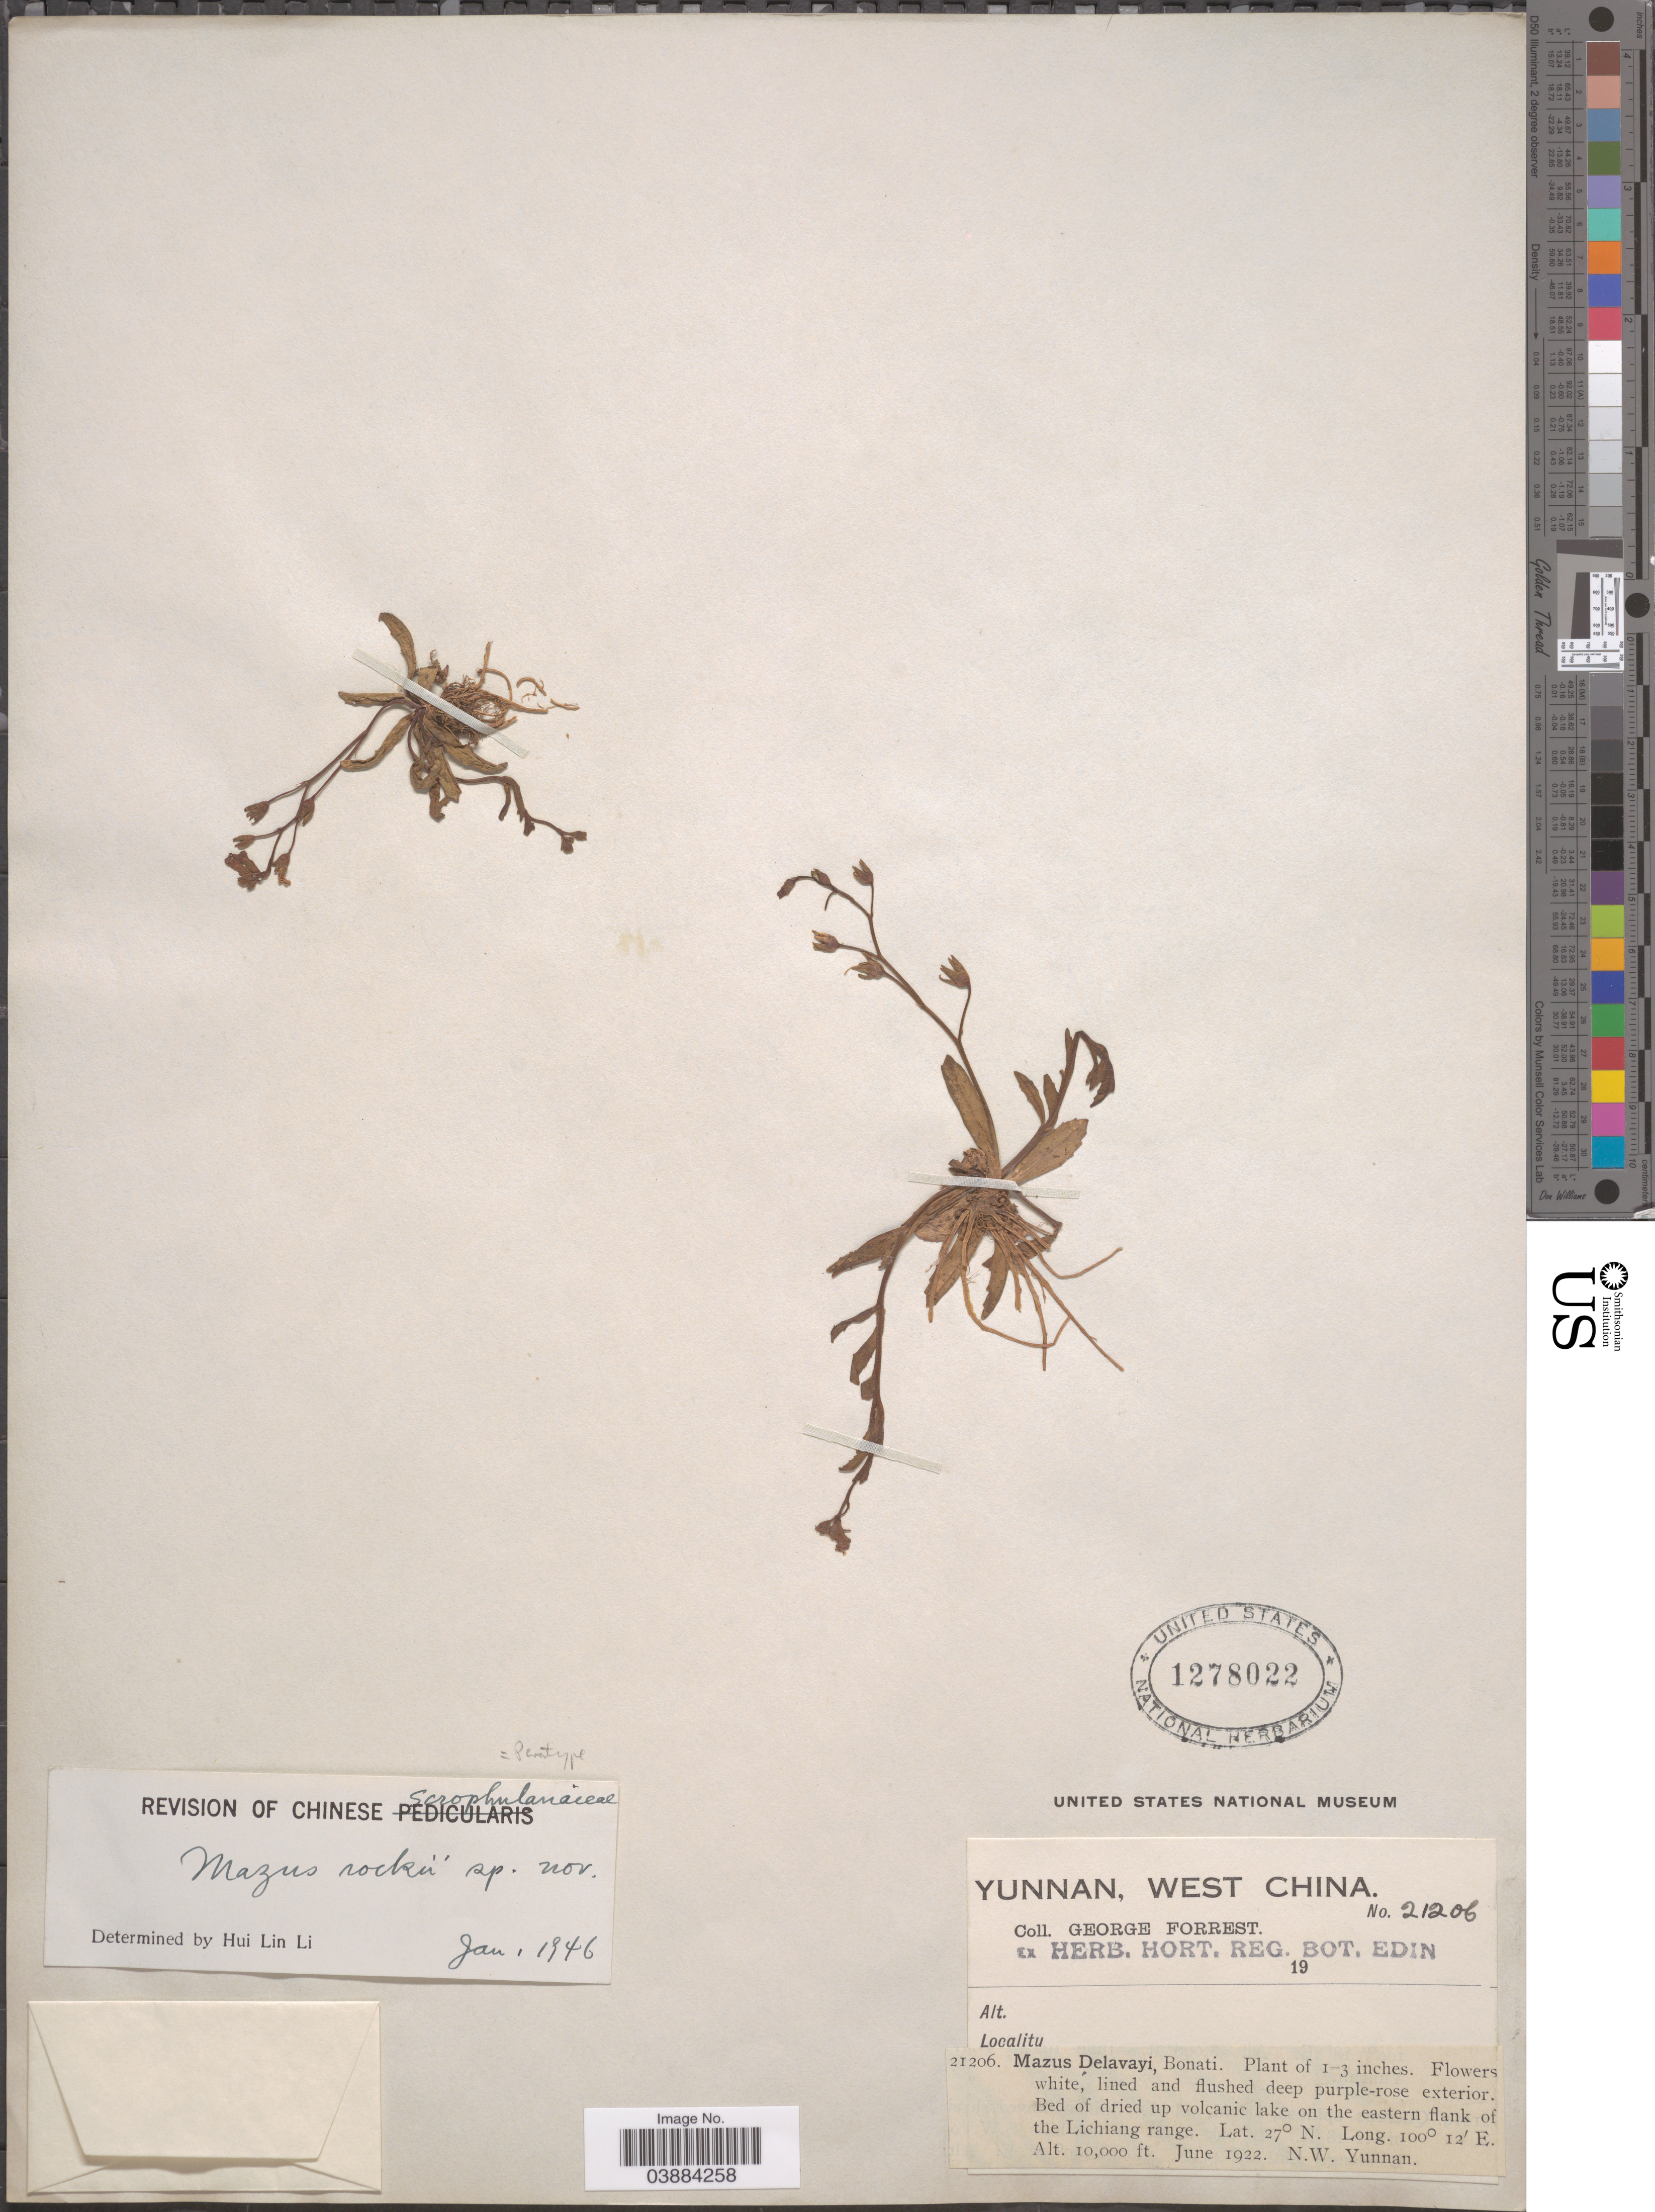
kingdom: Plantae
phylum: Tracheophyta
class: Magnoliopsida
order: Lamiales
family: Mazaceae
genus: Mazus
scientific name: Mazus rockii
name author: H.L. Li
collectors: G. Forrest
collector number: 21206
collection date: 1922-06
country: China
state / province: Yunnan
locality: West China. On the eastern flank of the Lichiang range. N.W. Yunnan.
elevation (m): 3048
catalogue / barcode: US 1278022